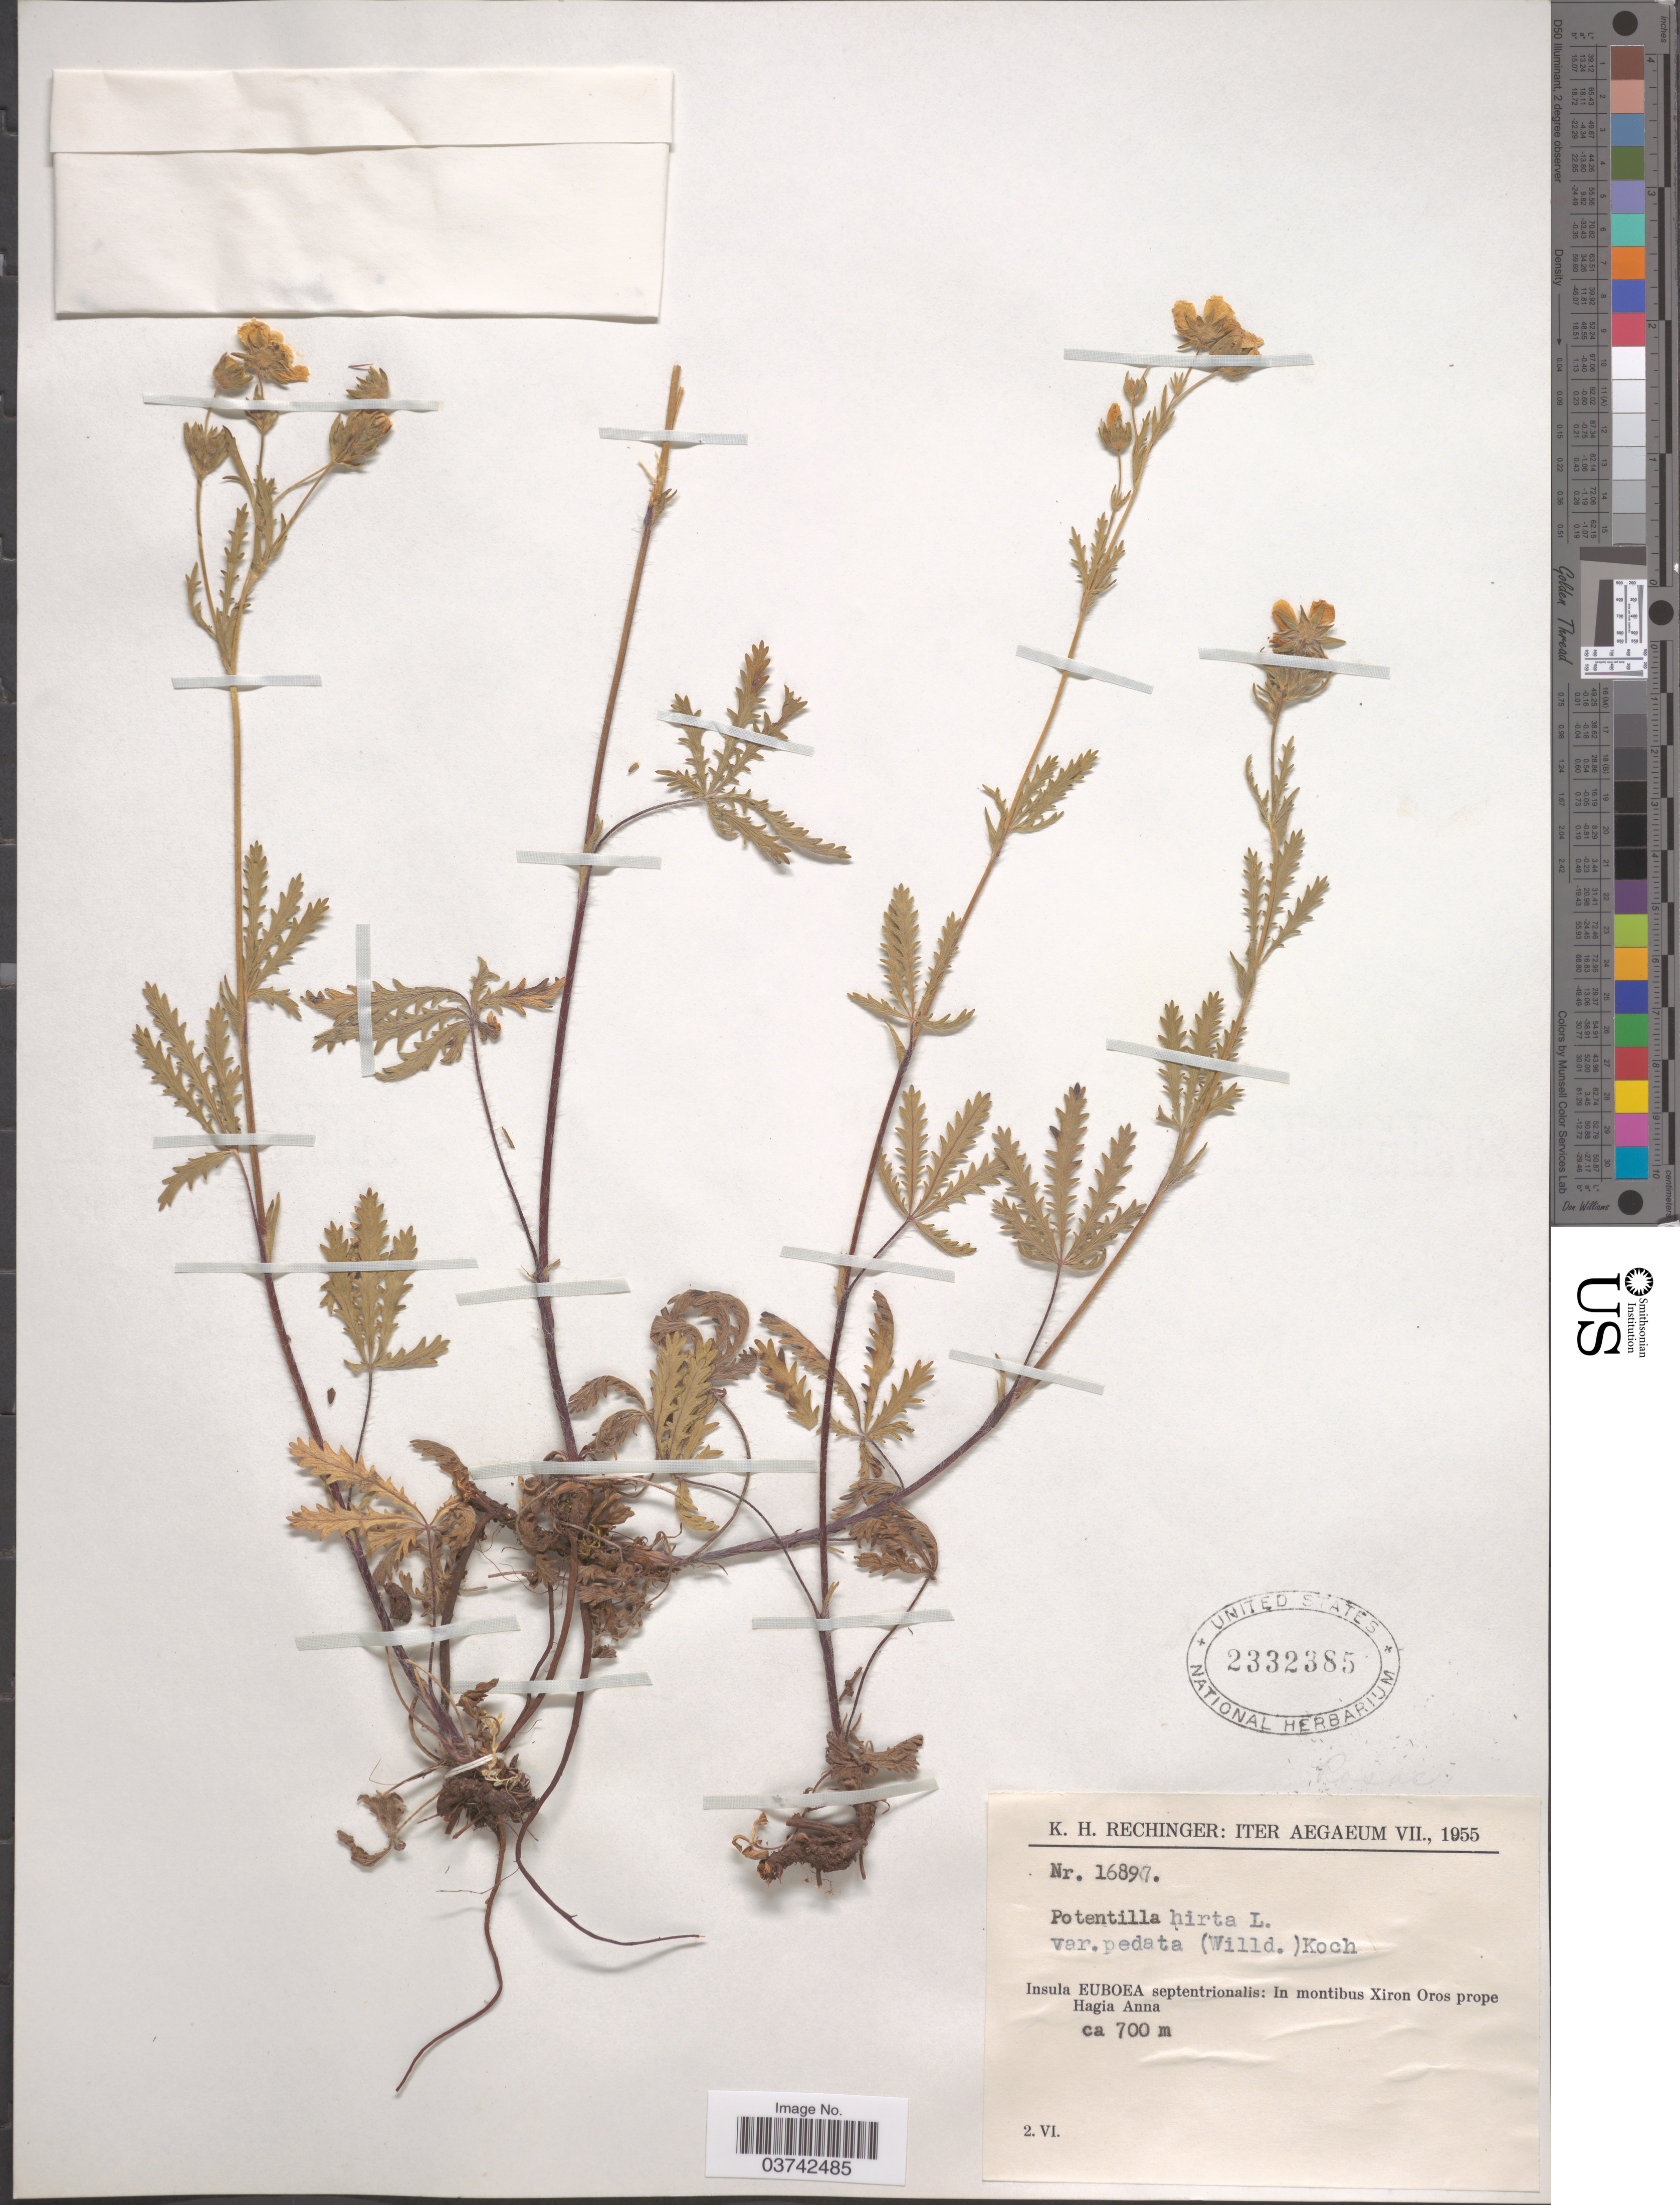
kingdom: Plantae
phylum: Tracheophyta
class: Magnoliopsida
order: Rosales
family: Rosaceae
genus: Potentilla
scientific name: Potentilla hirta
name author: L.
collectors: K. H. Rechinger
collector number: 16897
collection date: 1955-06-02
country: Greece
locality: Iter Aegaeum. Insula Euboea septentrionalis: in montibus Xiron Oros prope Hagia Anna.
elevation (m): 700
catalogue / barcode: US 2332385